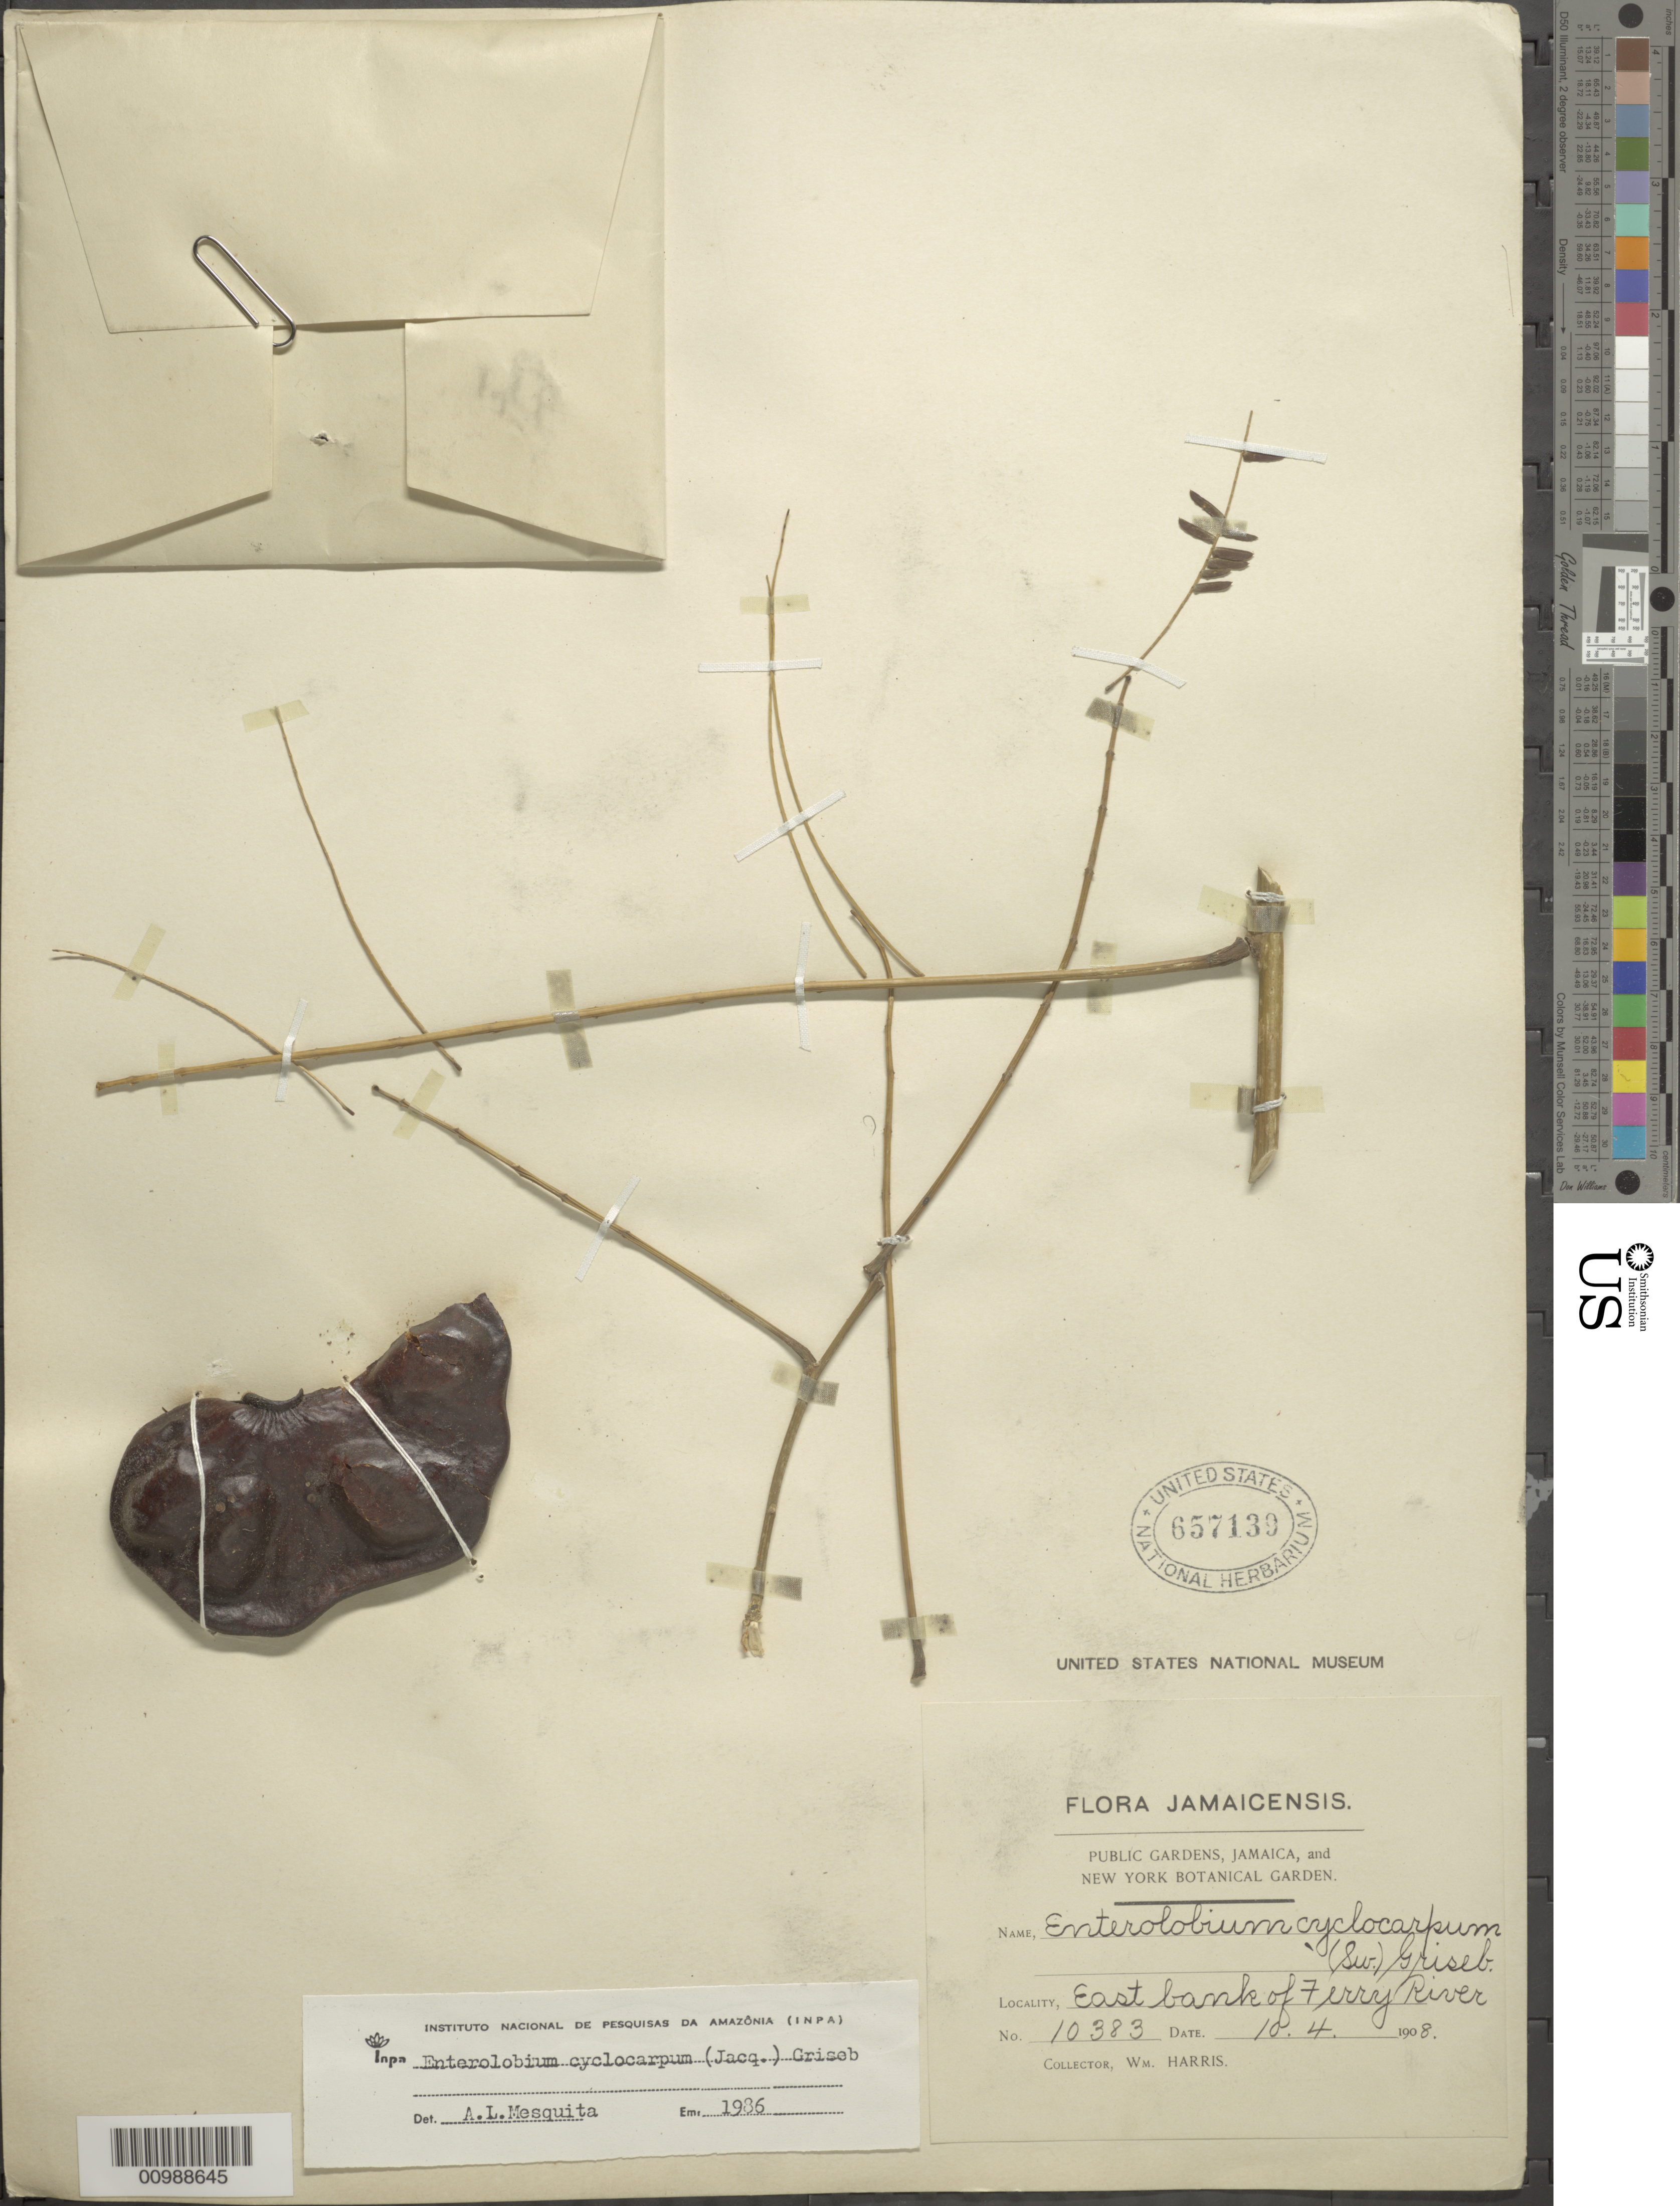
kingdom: Plantae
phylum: Tracheophyta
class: Magnoliopsida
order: Fabales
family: Fabaceae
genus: Enterolobium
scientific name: Enterolobium cyclocarpum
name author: (Jacq.) Griseb.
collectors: W. H. Harris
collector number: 10383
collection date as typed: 10 Apr 1908 or 04 Oct 1908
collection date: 1908-04-10 or 1908-10-04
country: Jamaica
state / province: Saint Catherine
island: Jamaica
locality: E bank of Ferry River.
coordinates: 0 N, 0 E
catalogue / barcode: US 657139